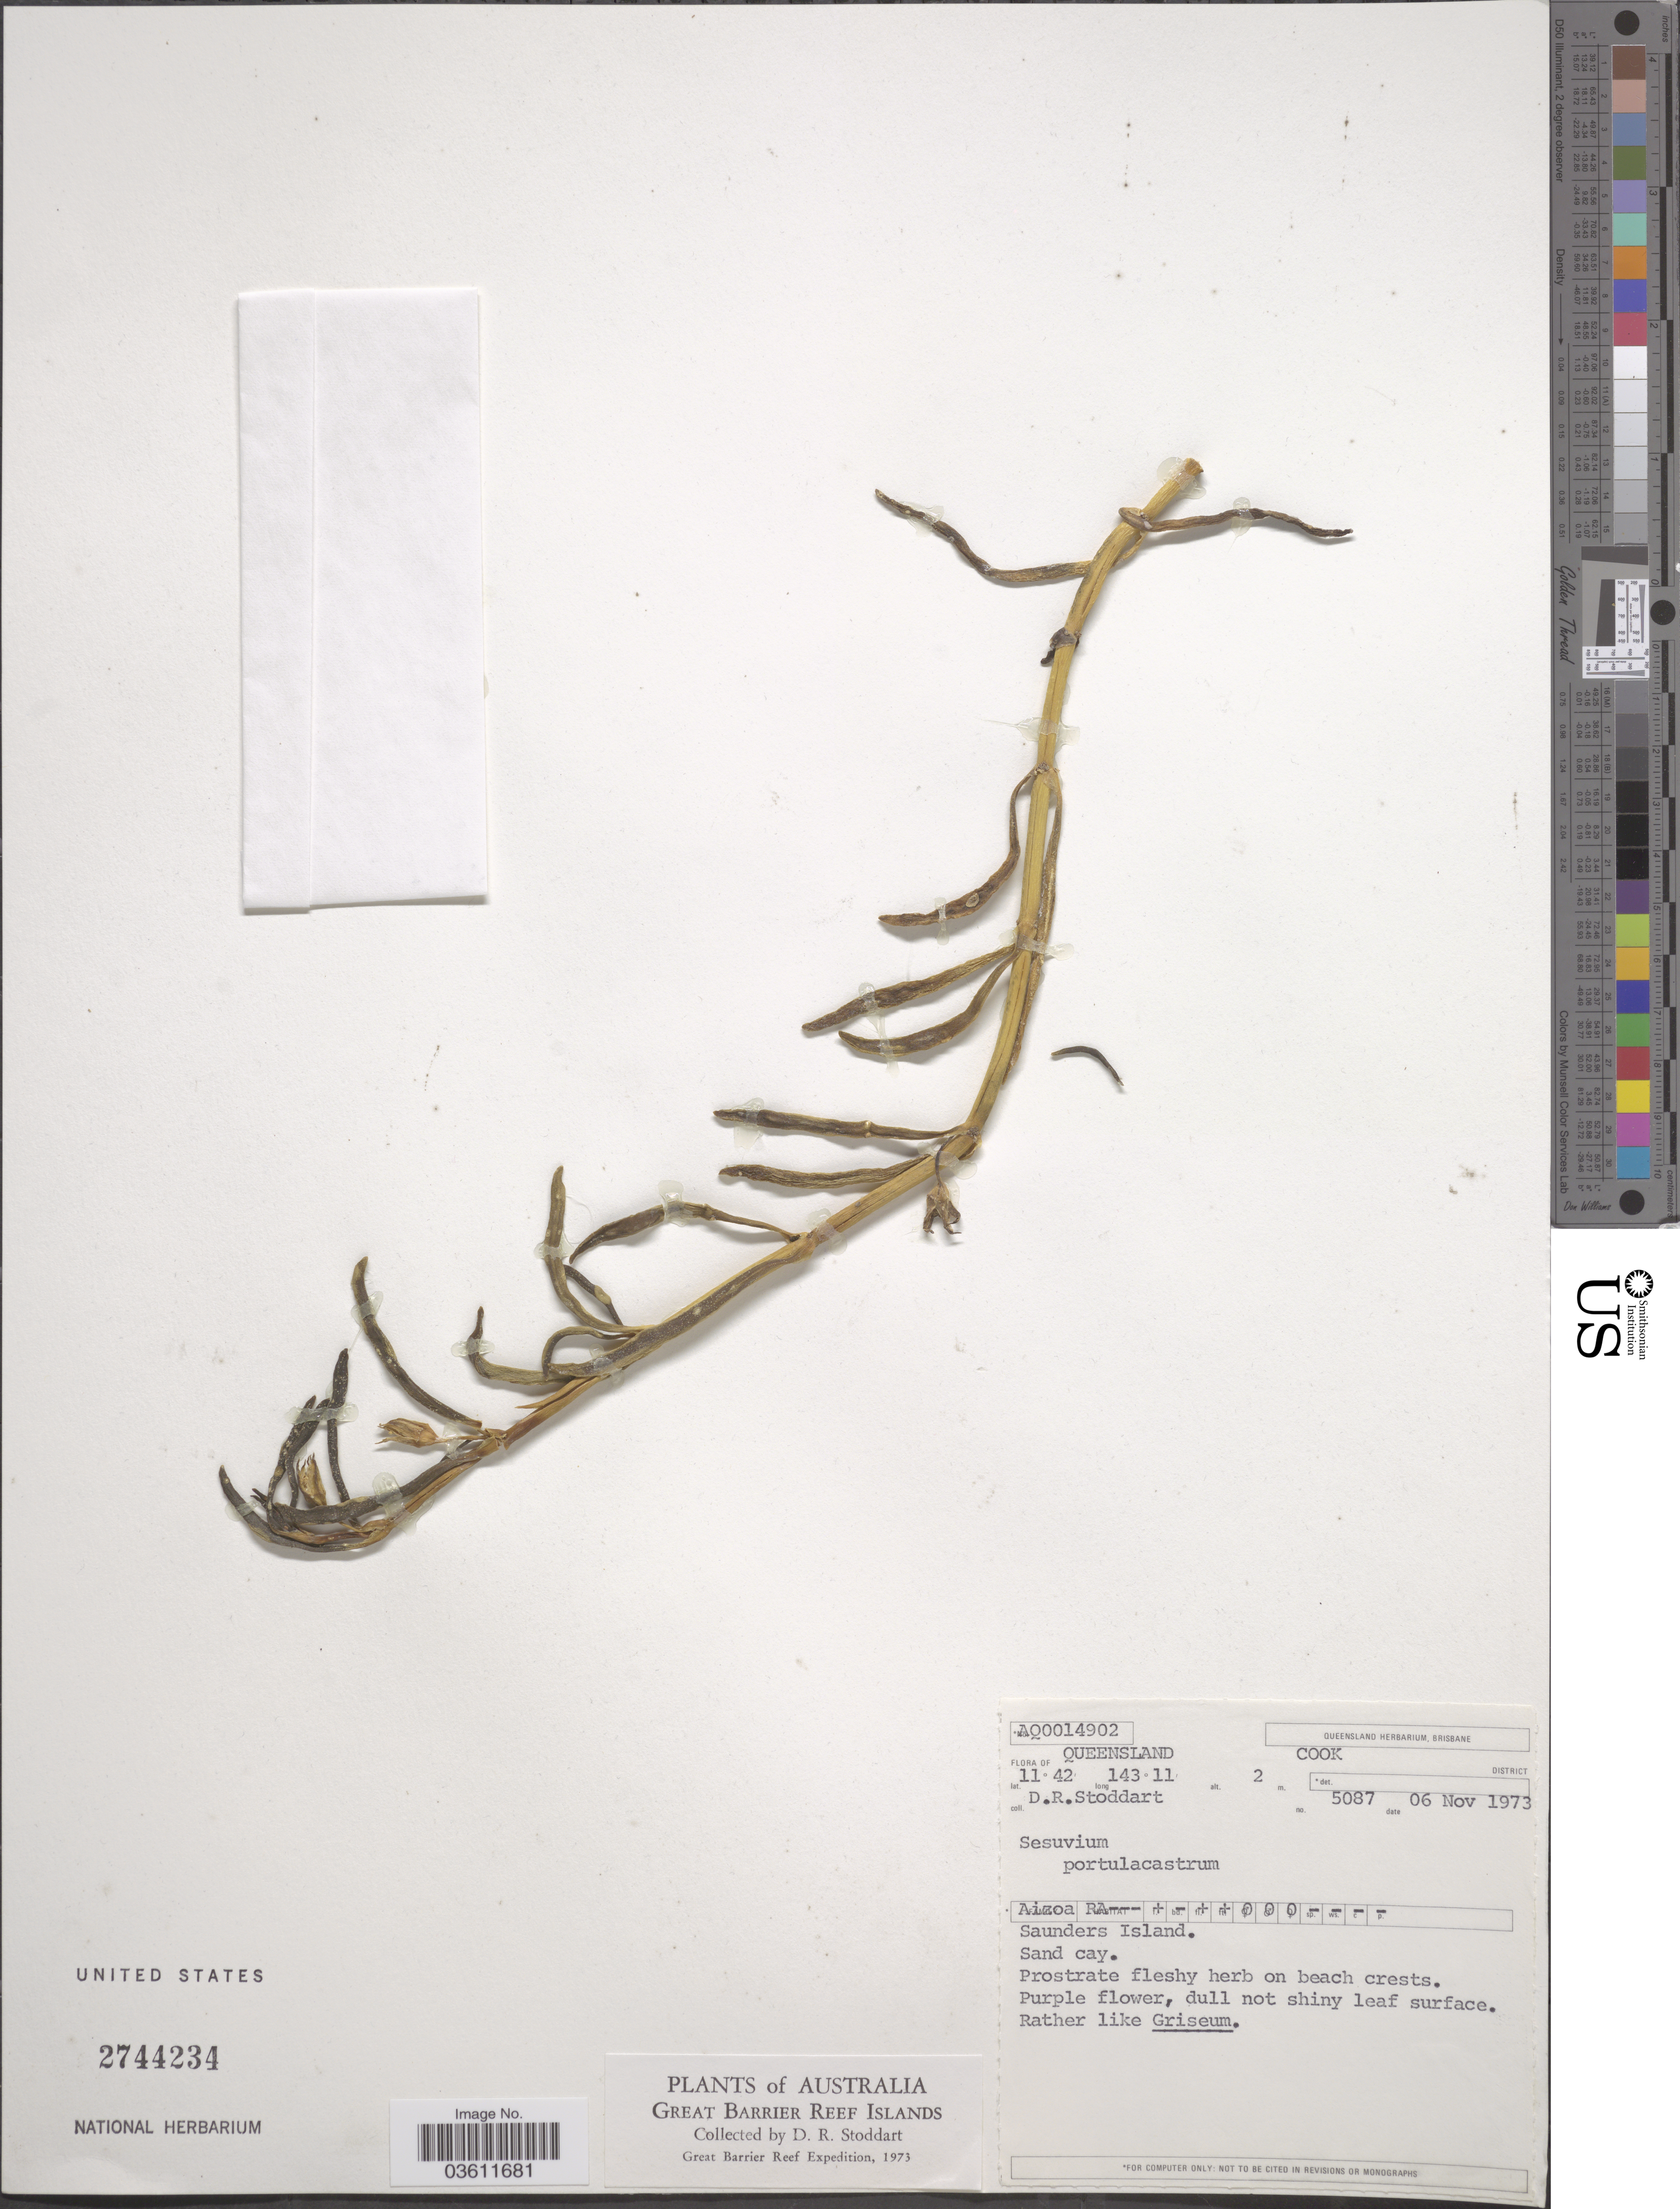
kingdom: Plantae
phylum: Tracheophyta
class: Magnoliopsida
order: Caryophyllales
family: Aizoaceae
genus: Sesuvium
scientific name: Sesuvium portulacastrum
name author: (L.) L.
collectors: D. R. Stoddart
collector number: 5087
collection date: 1973-11-06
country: Australia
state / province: Queensland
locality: Cook District. Saunders Island. Sand cay. Great Barrier Reef Islands.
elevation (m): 2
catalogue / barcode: US 2744234